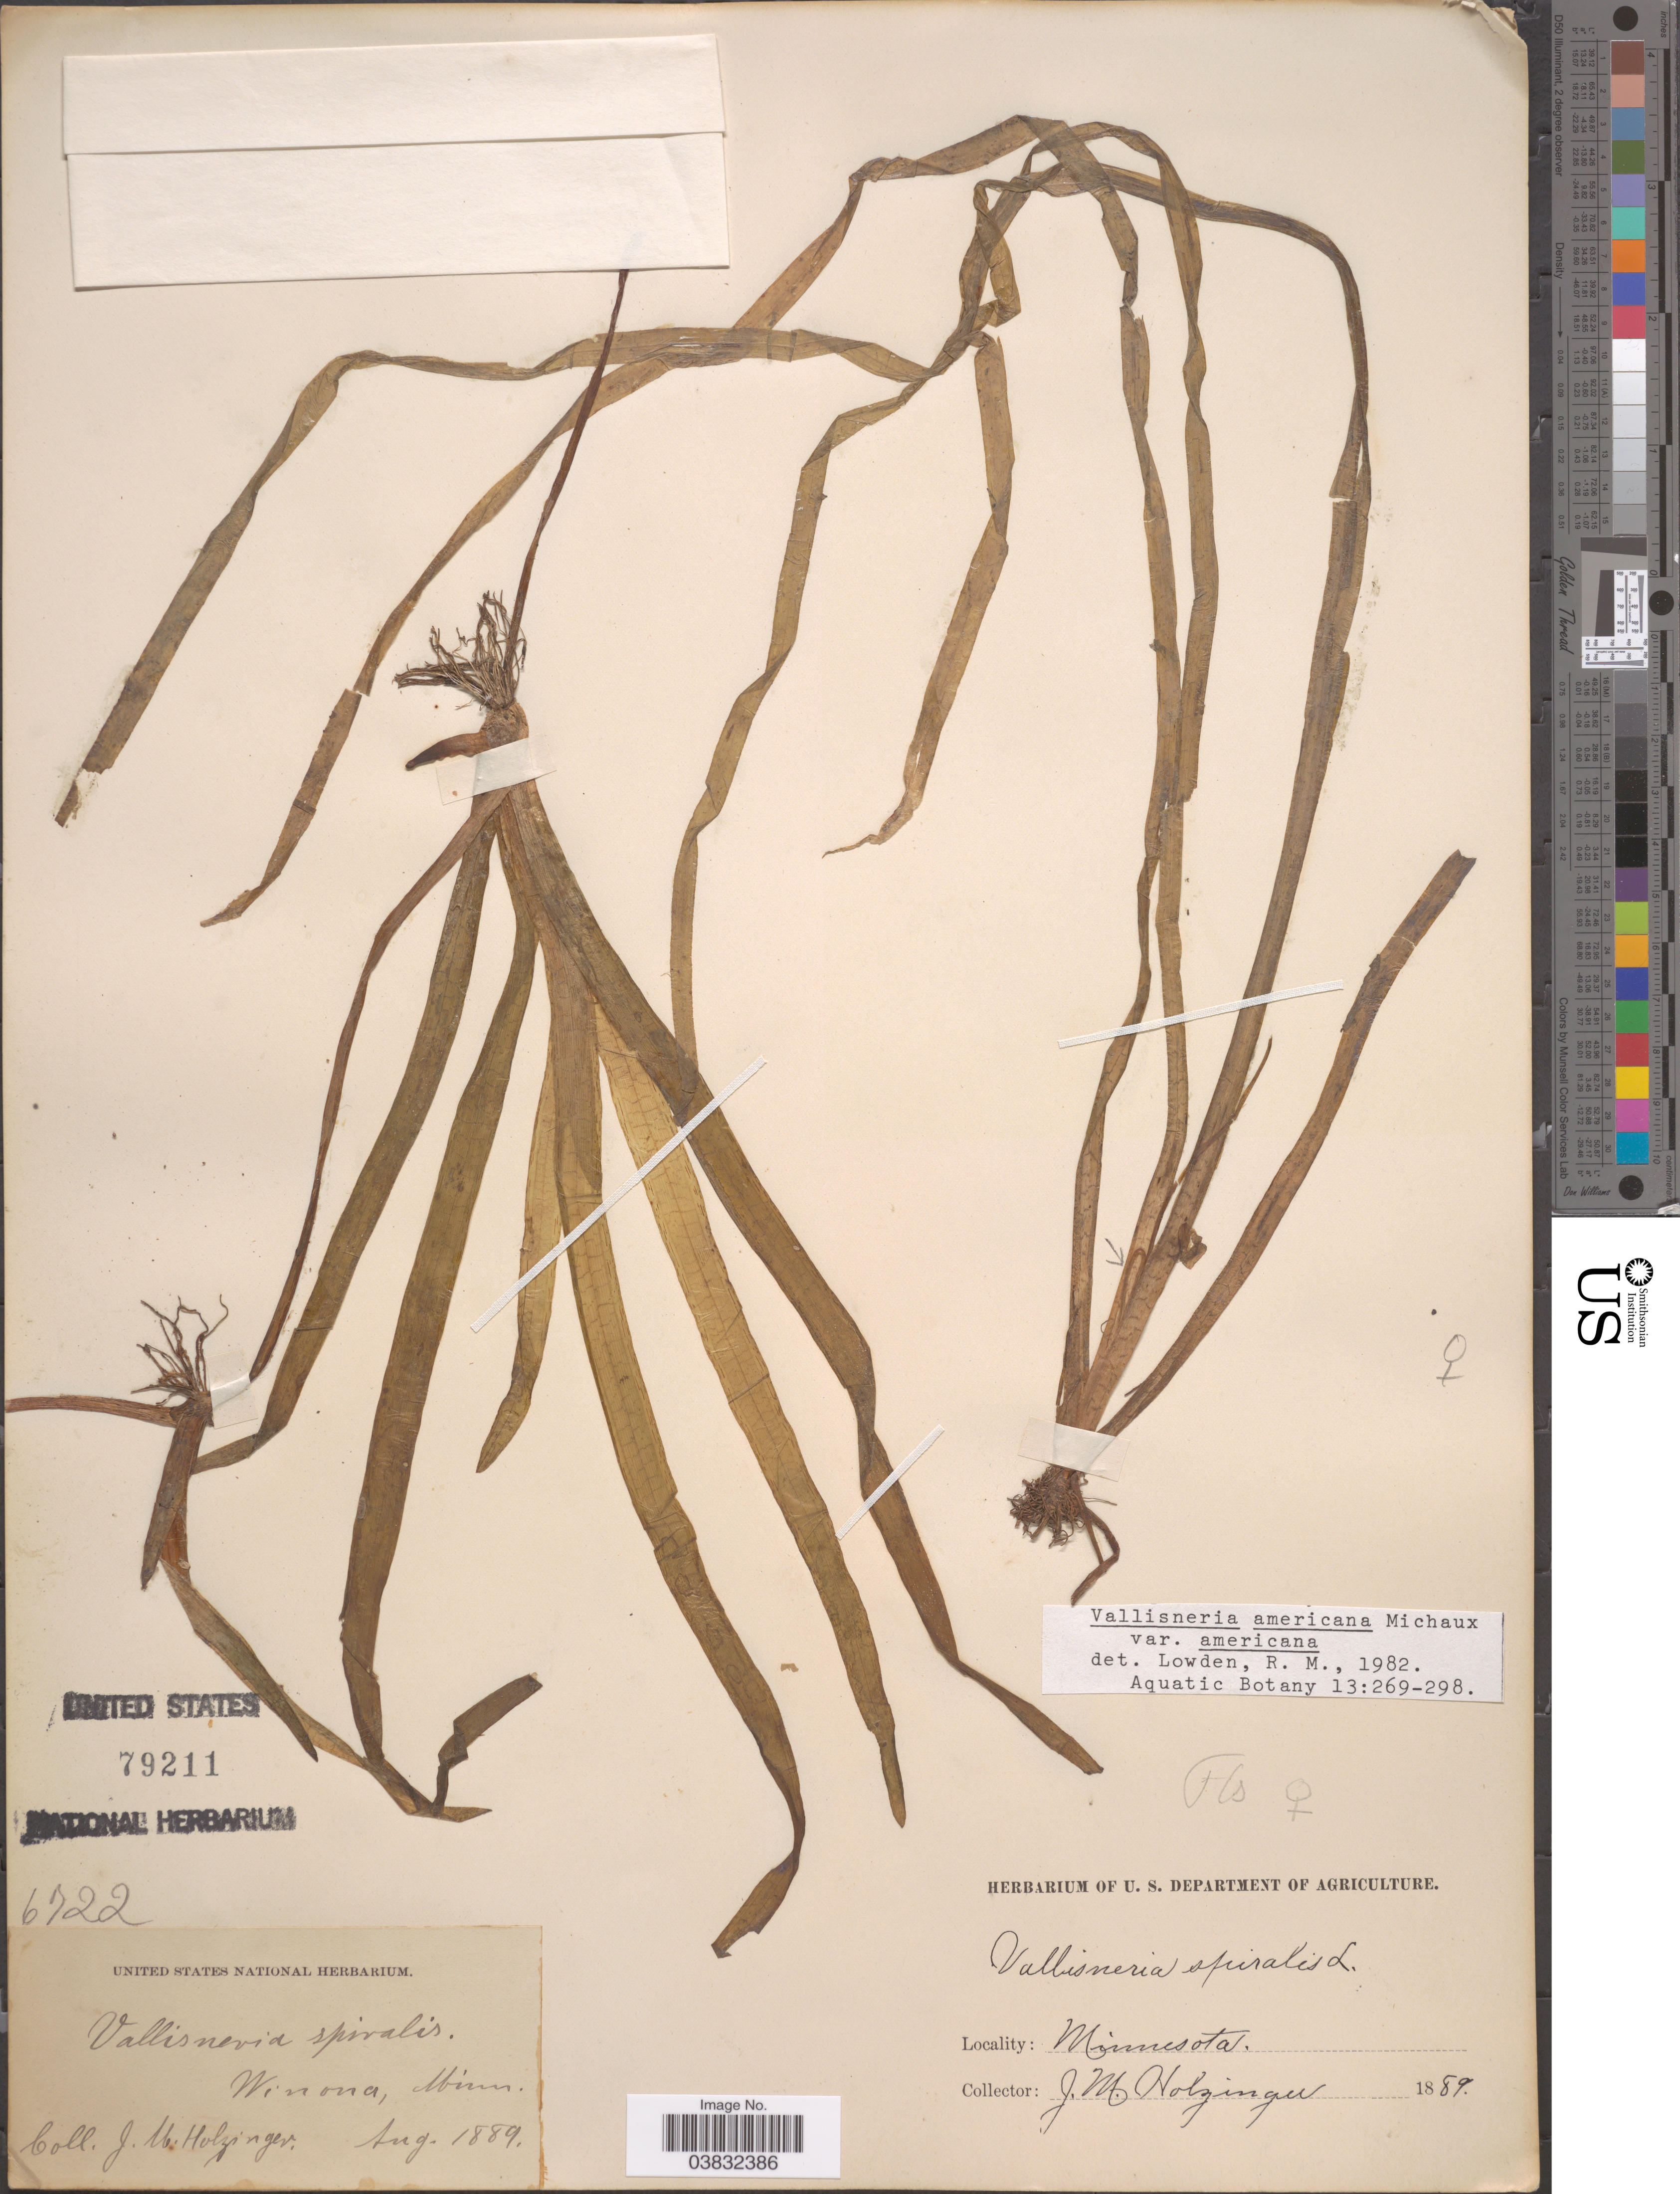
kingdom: Plantae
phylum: Tracheophyta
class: Liliopsida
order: Alismatales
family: Hydrocharitaceae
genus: Vallisneria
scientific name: Vallisneria americana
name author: Michx.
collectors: J. M. Holzinger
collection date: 1889-08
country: United States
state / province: Minnesota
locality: Winona.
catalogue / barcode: US 79211